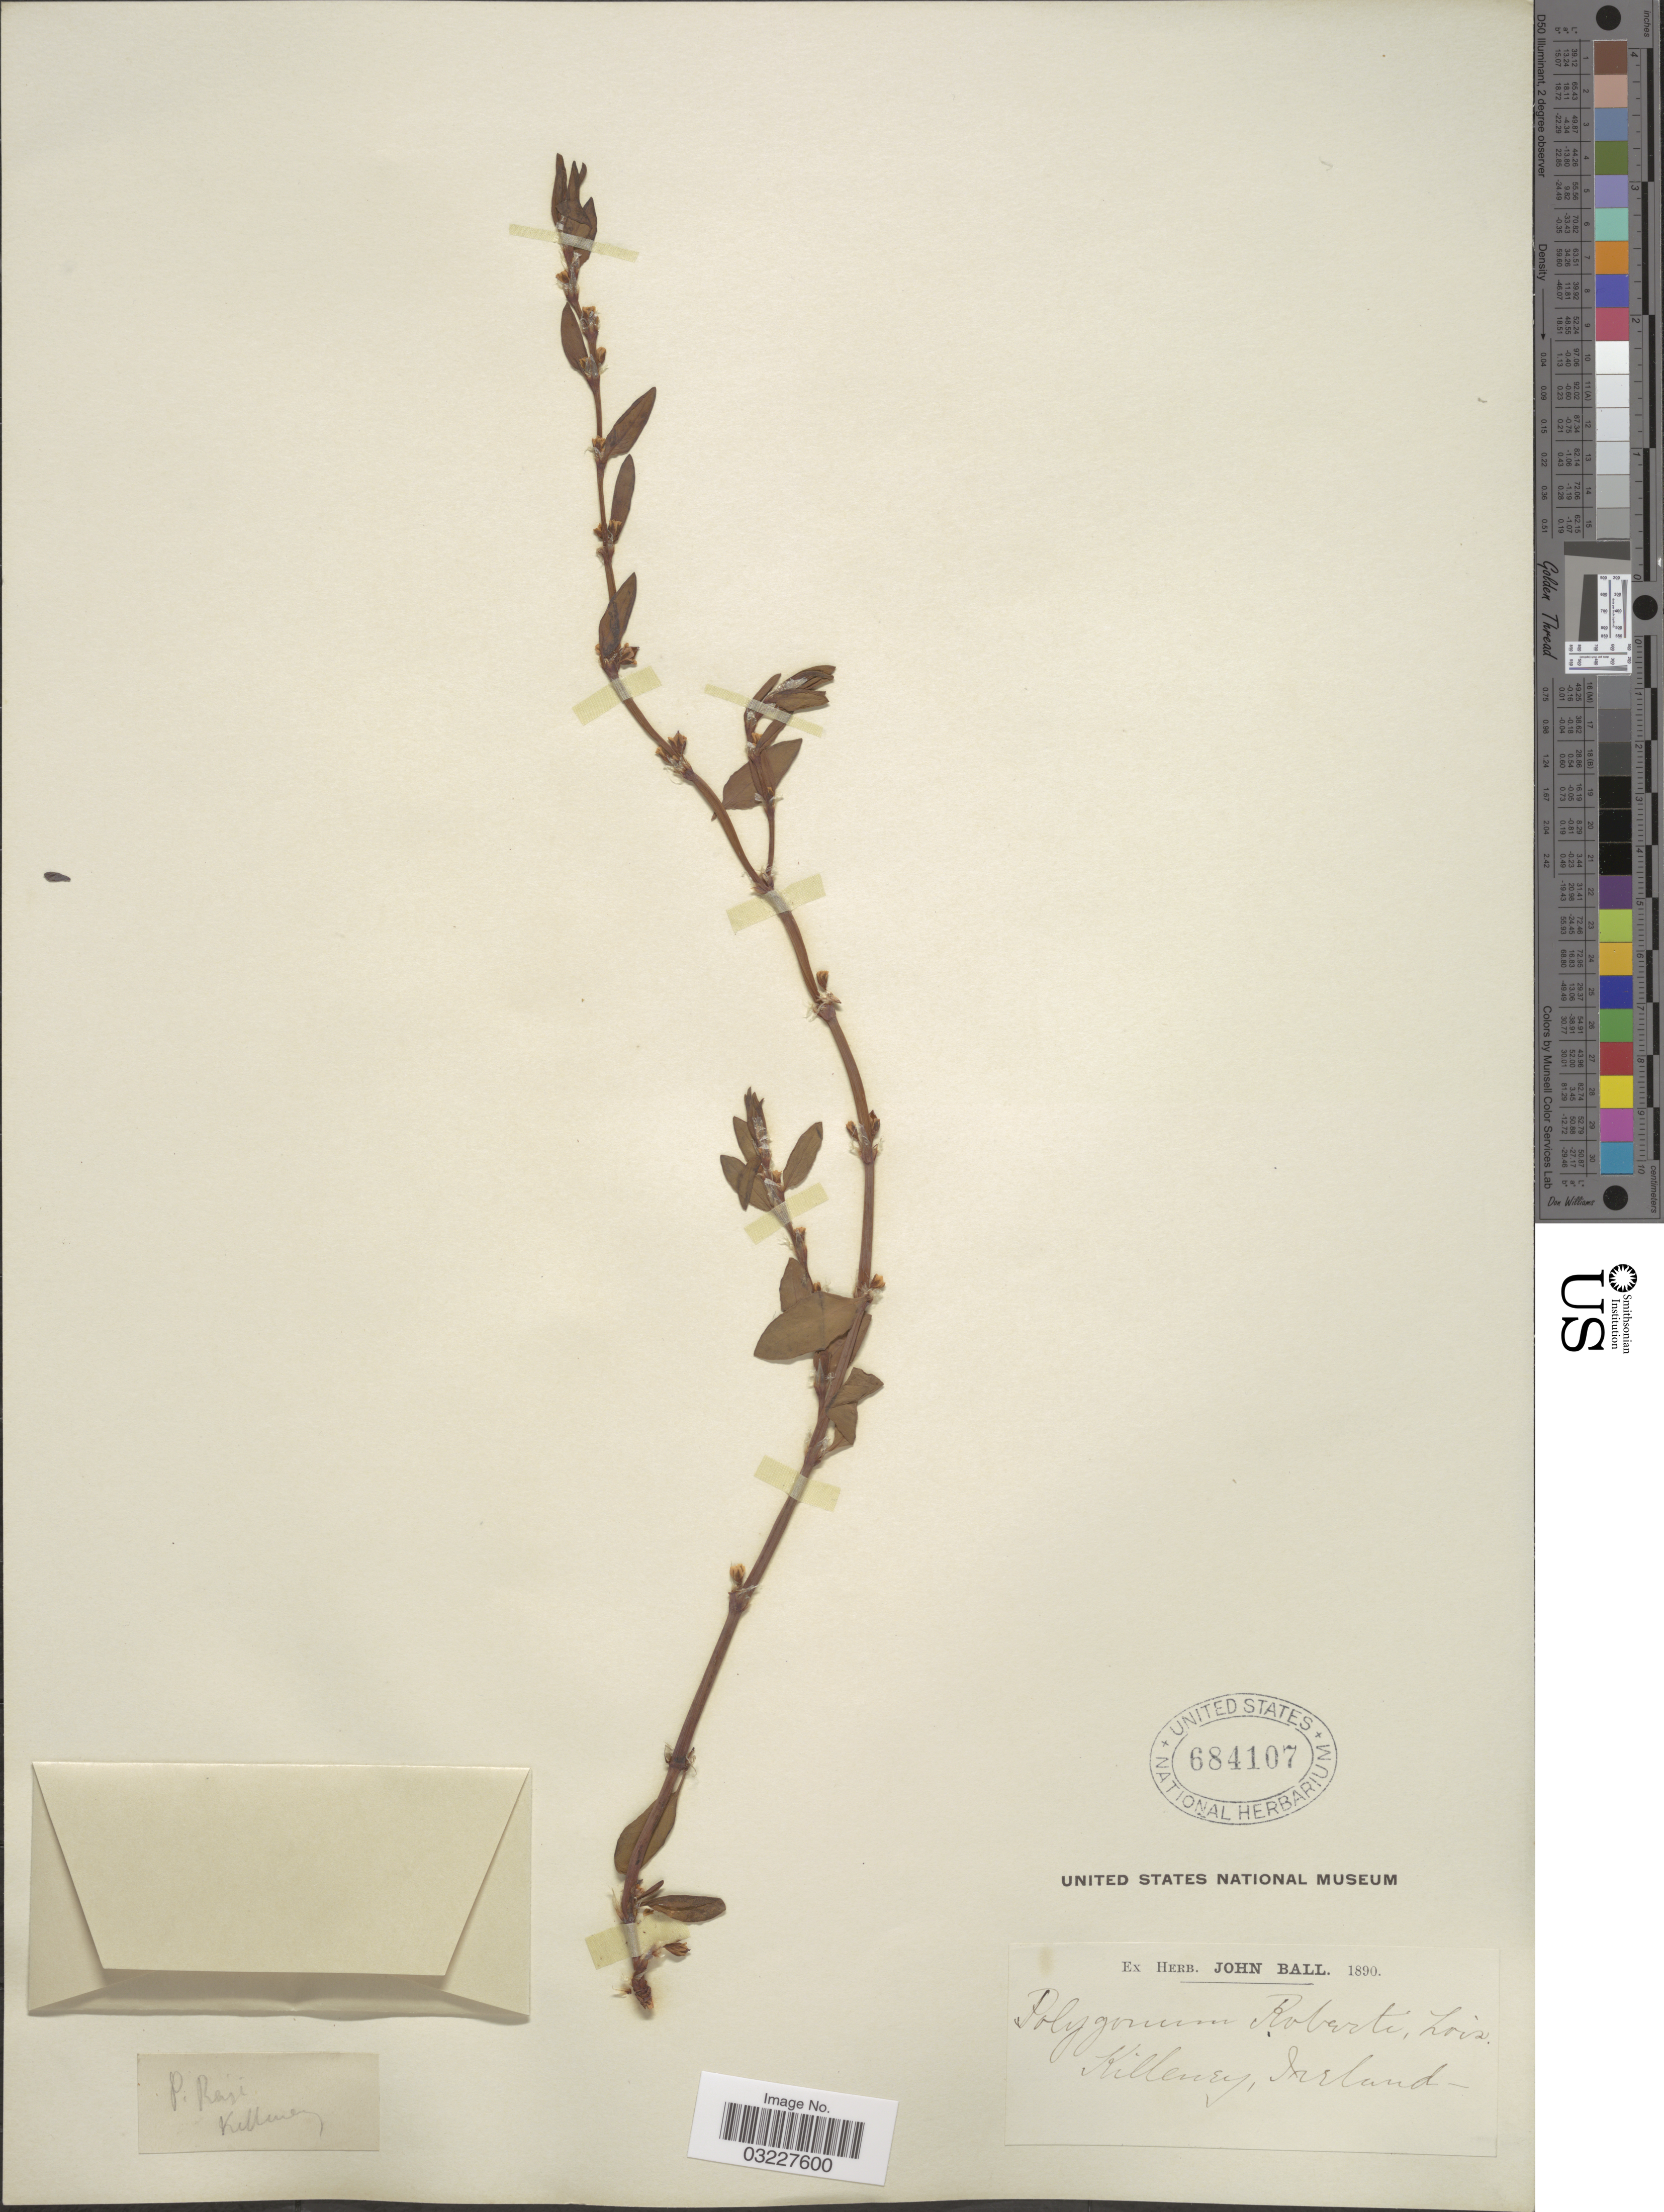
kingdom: Plantae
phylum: Tracheophyta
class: Magnoliopsida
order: Caryophyllales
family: Polygonaceae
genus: Polygonum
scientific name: Polygonum raii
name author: Bab.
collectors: ex herb. John Ball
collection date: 1890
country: Ireland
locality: Killeney.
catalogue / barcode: US 684107